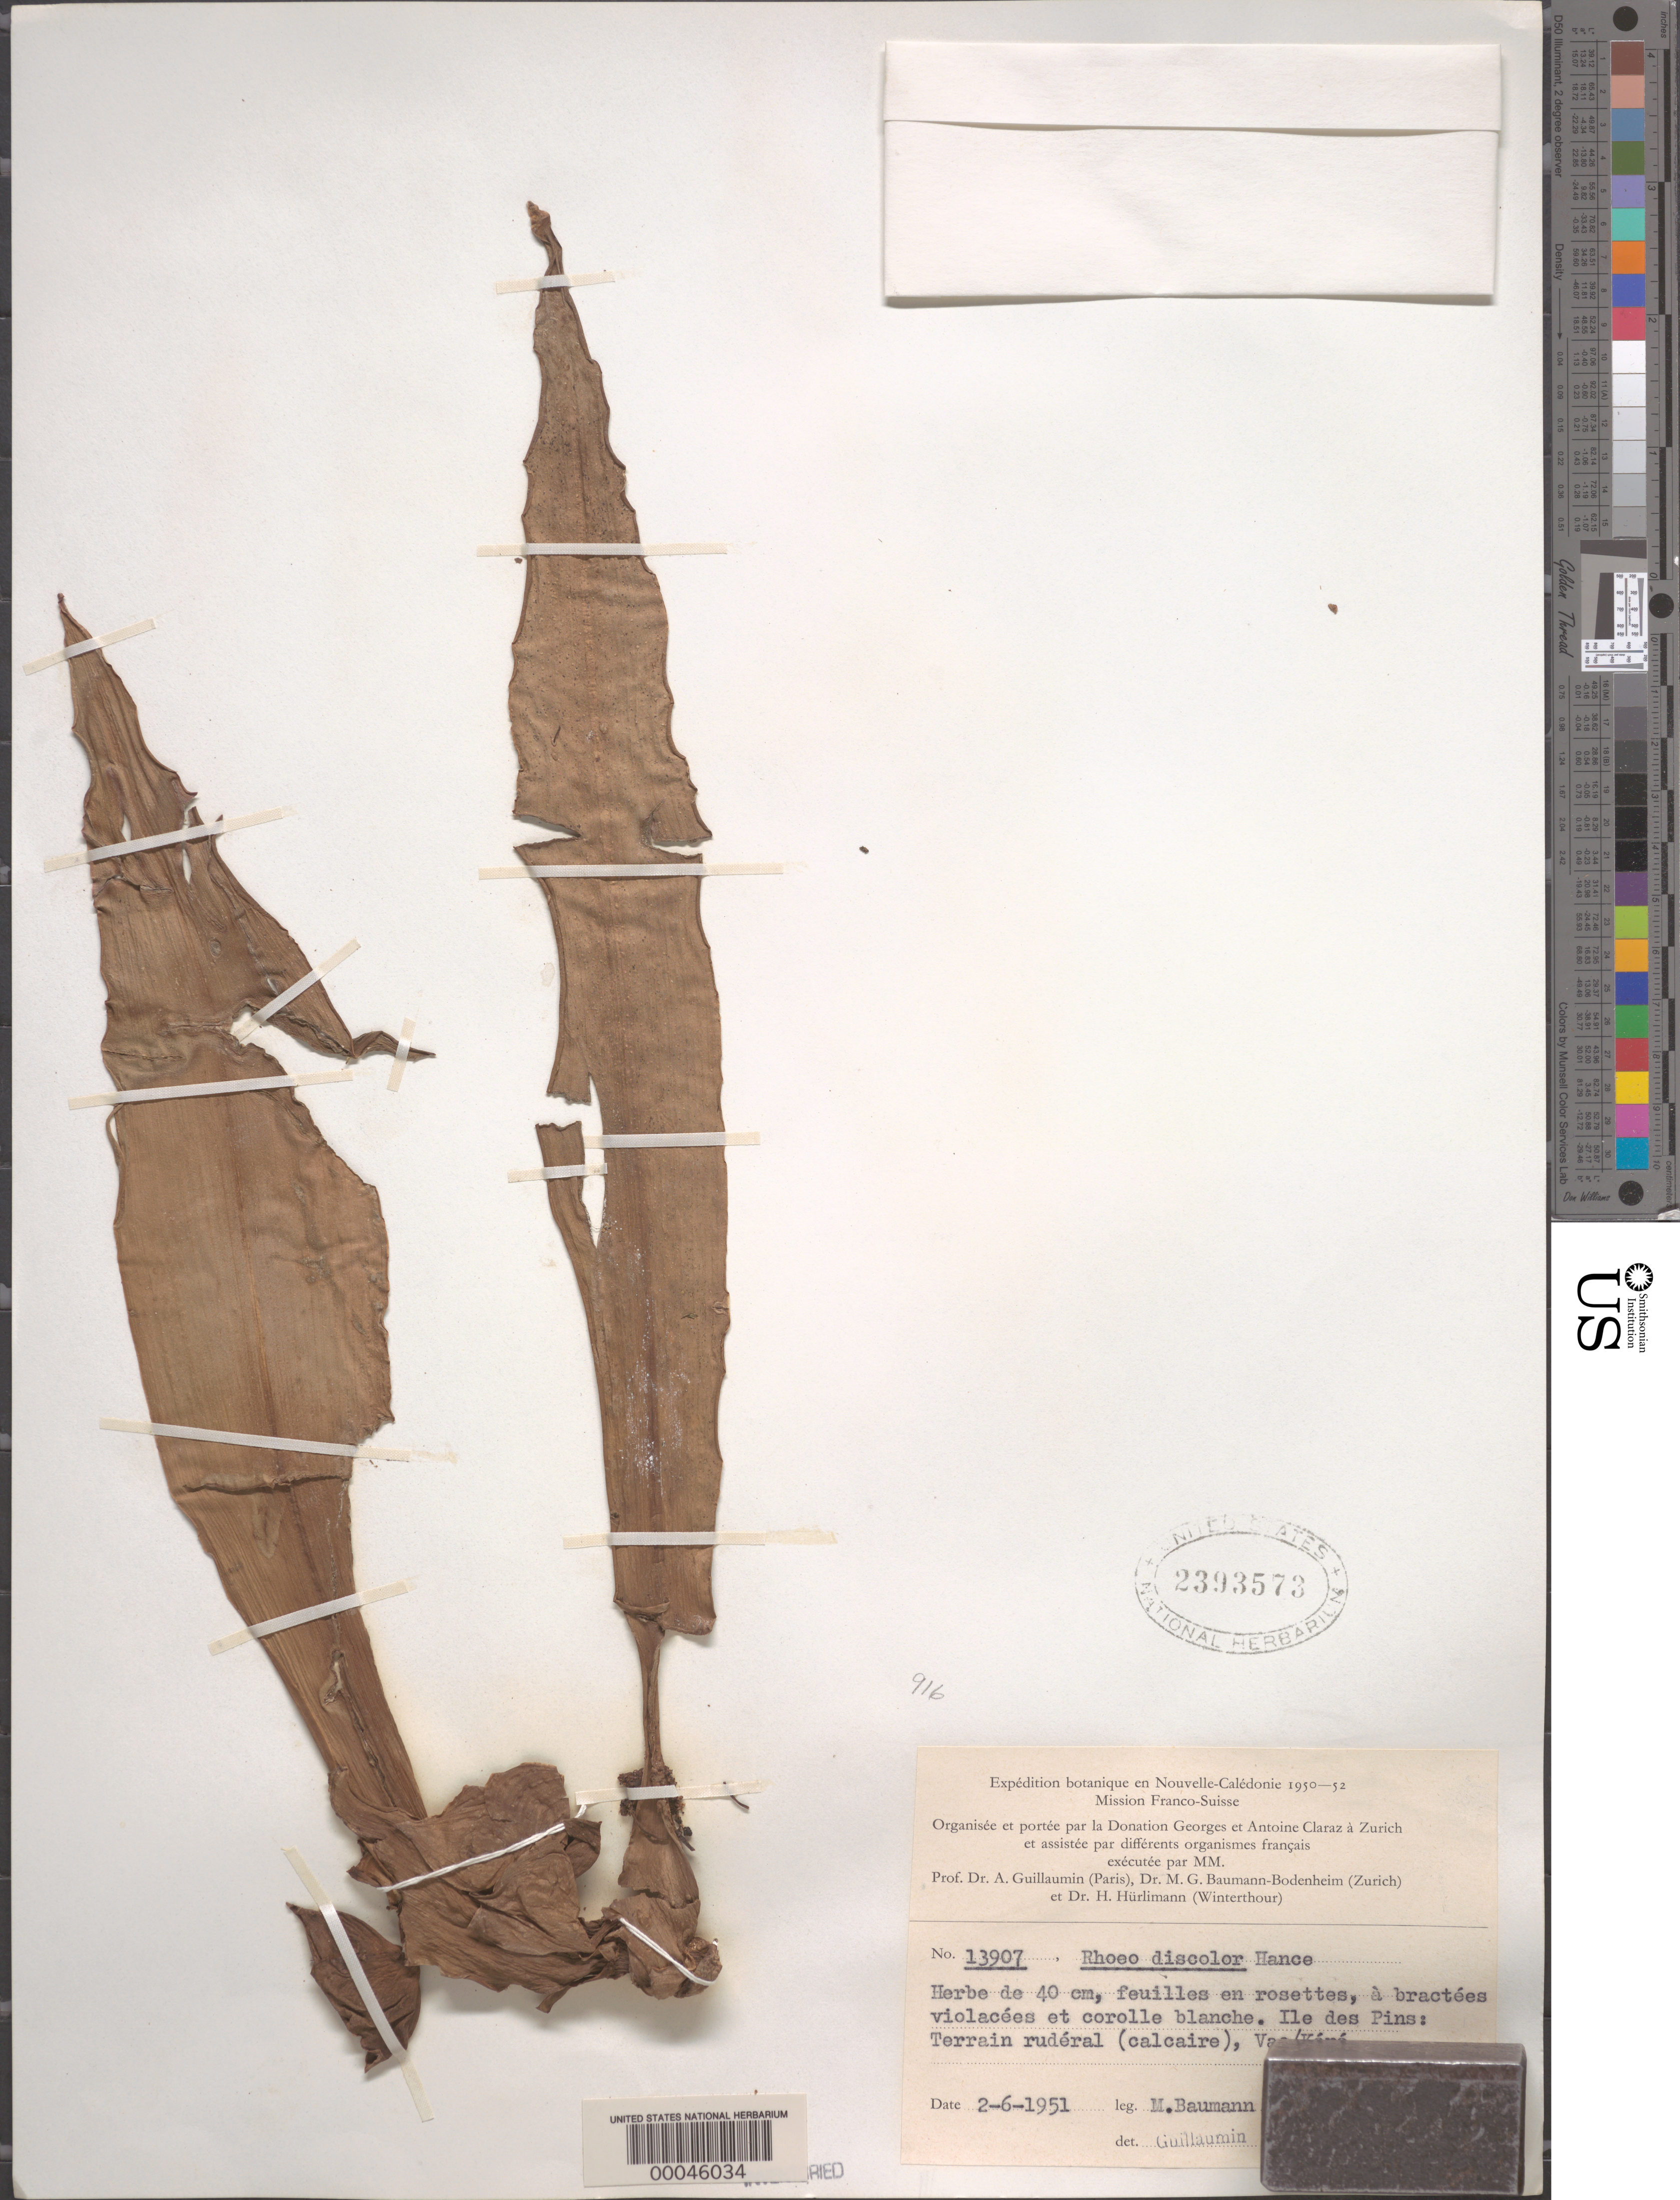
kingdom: Plantae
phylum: Tracheophyta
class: Liliopsida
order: Commelinales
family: Commelinaceae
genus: Tradescantia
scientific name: Tradescantia spathacea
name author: Sw.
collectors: M. G. Baumann-Bodenheim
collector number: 13907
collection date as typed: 02 Jun 1951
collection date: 1951-06-02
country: New Caledonia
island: Isle of Pines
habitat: Calcareous soil, ruderal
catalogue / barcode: US 2393573